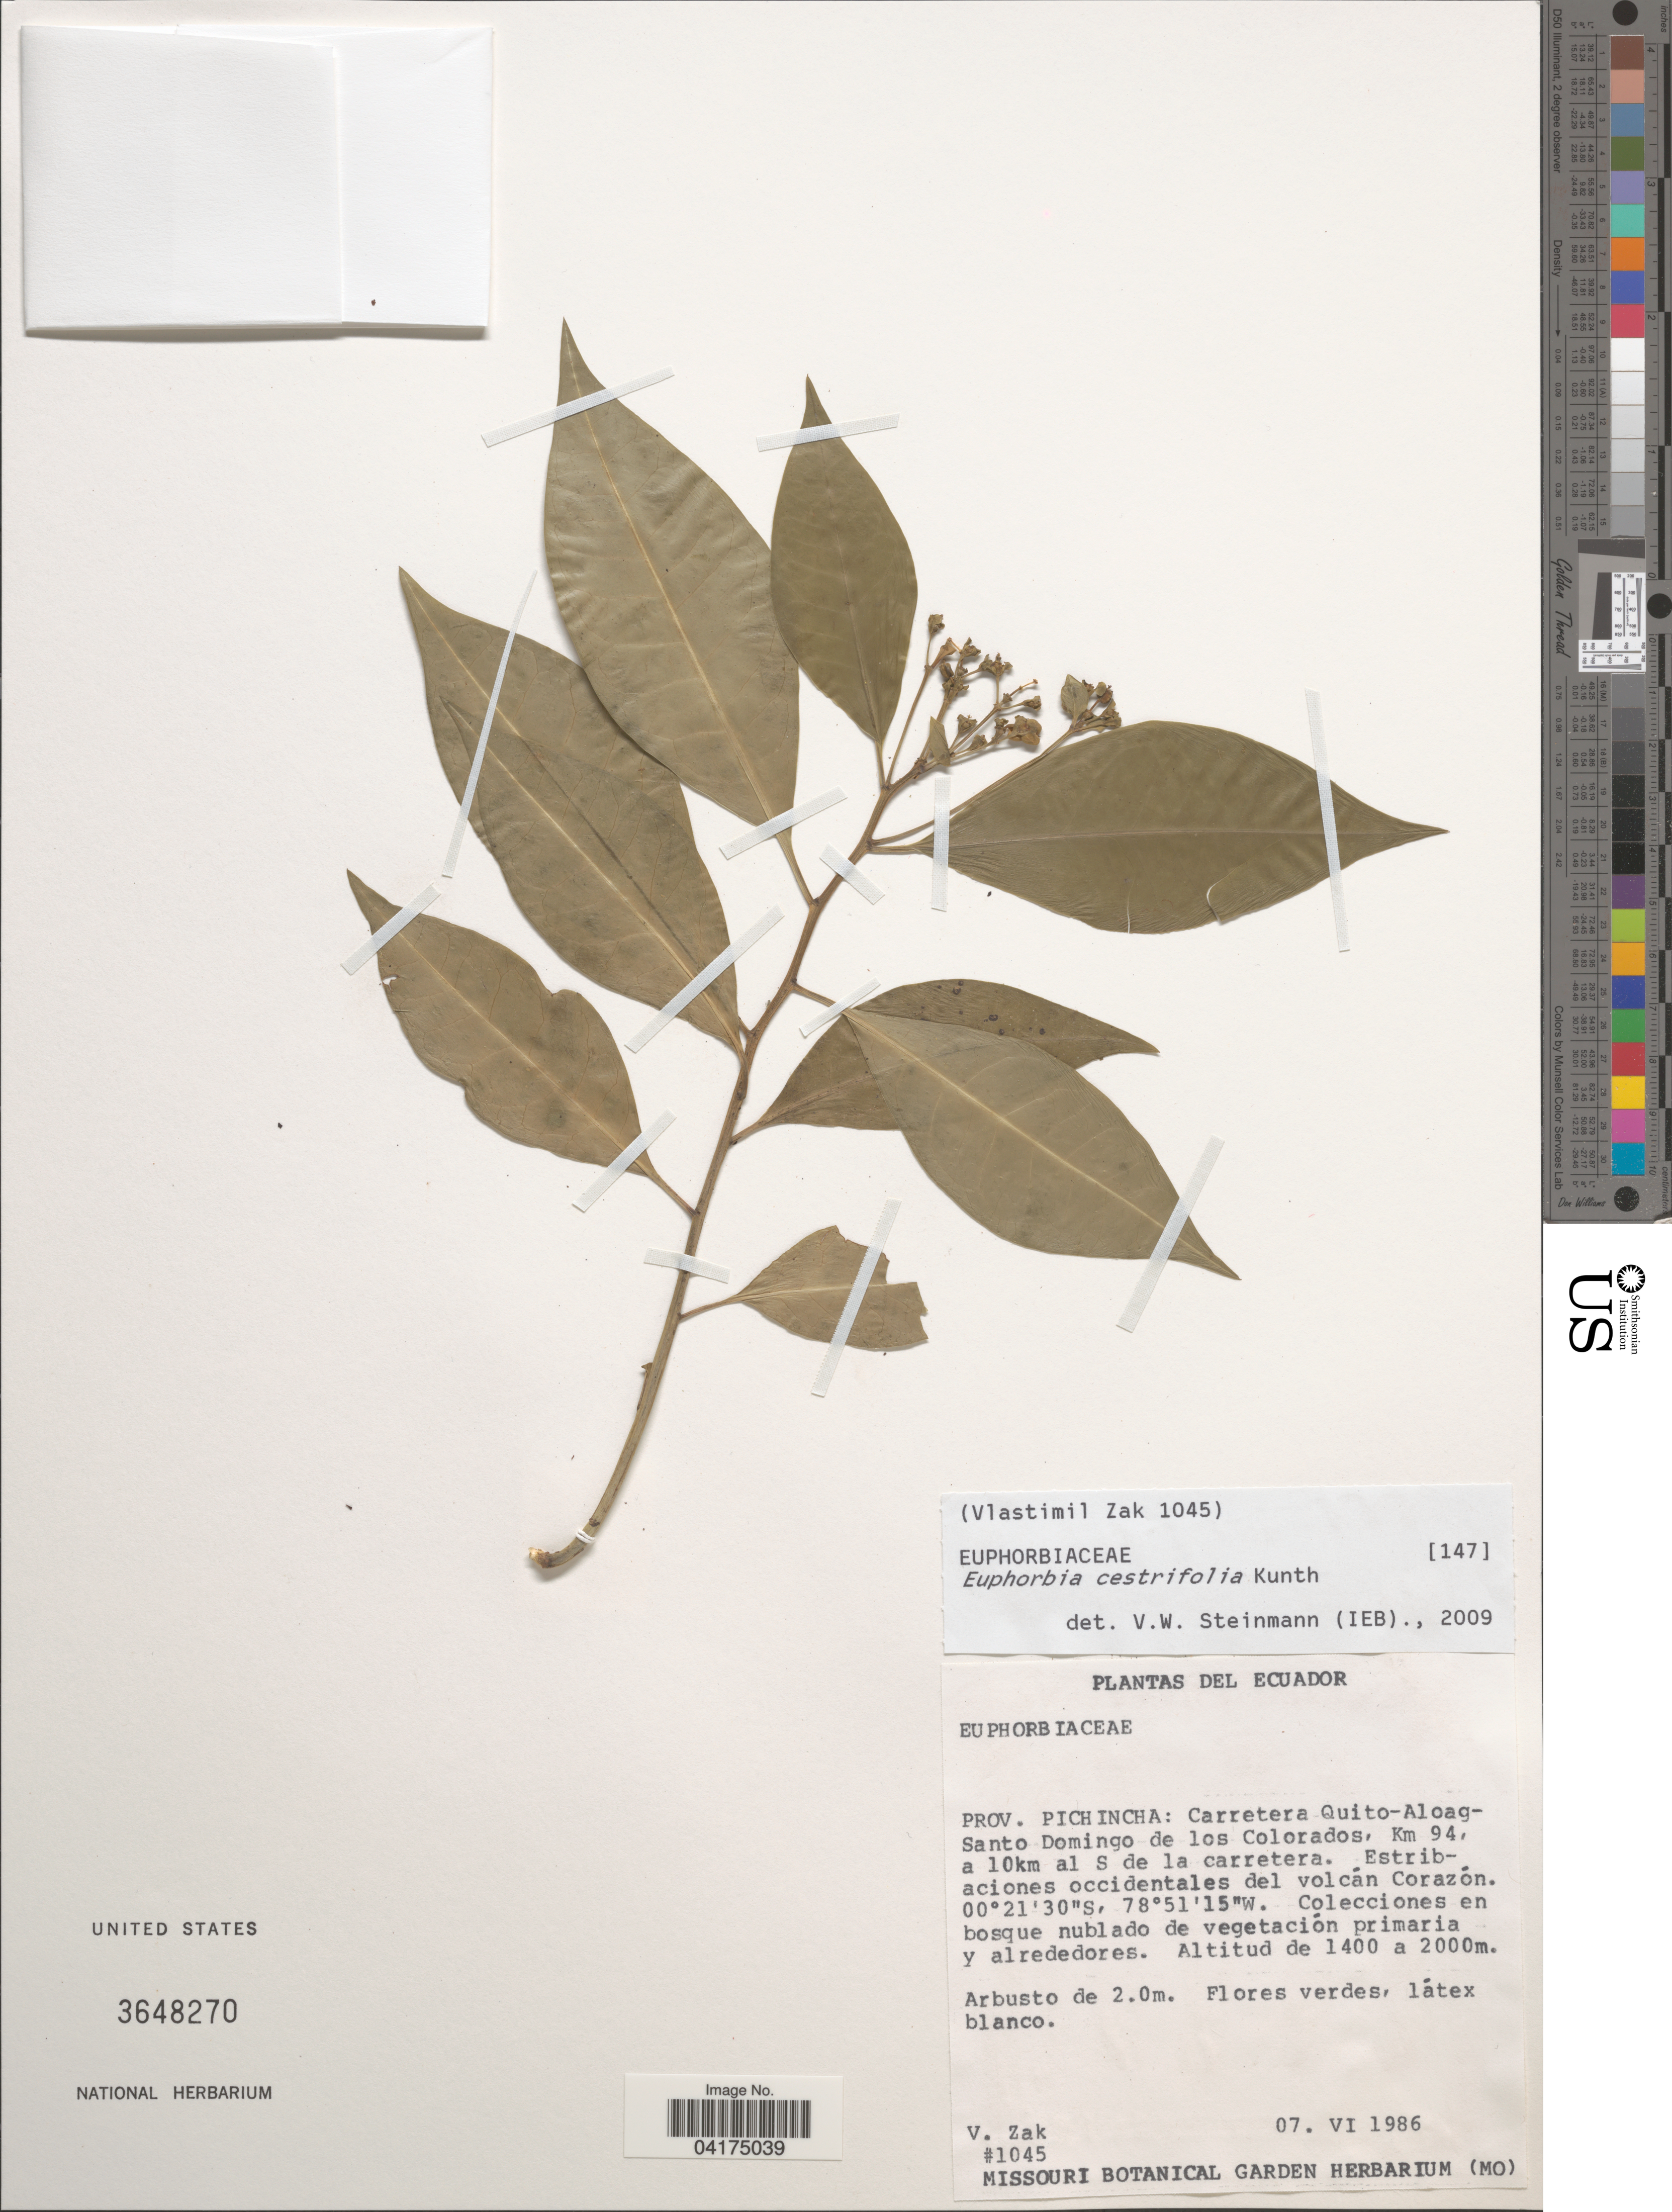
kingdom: Plantae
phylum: Tracheophyta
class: Magnoliopsida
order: Malpighiales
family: Euphorbiaceae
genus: Euphorbia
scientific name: Euphorbia cestrifolia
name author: Kunth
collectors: V. Zak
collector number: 1045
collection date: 1986-06-07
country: Ecuador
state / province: Pichincha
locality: Carretera Quito-Aloag-Santo Domingo de los Colorados, Km 94, a 10km al S de la carretera. Estribaciones occidentales del volcán Corazón.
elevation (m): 1400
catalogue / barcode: US 3648270